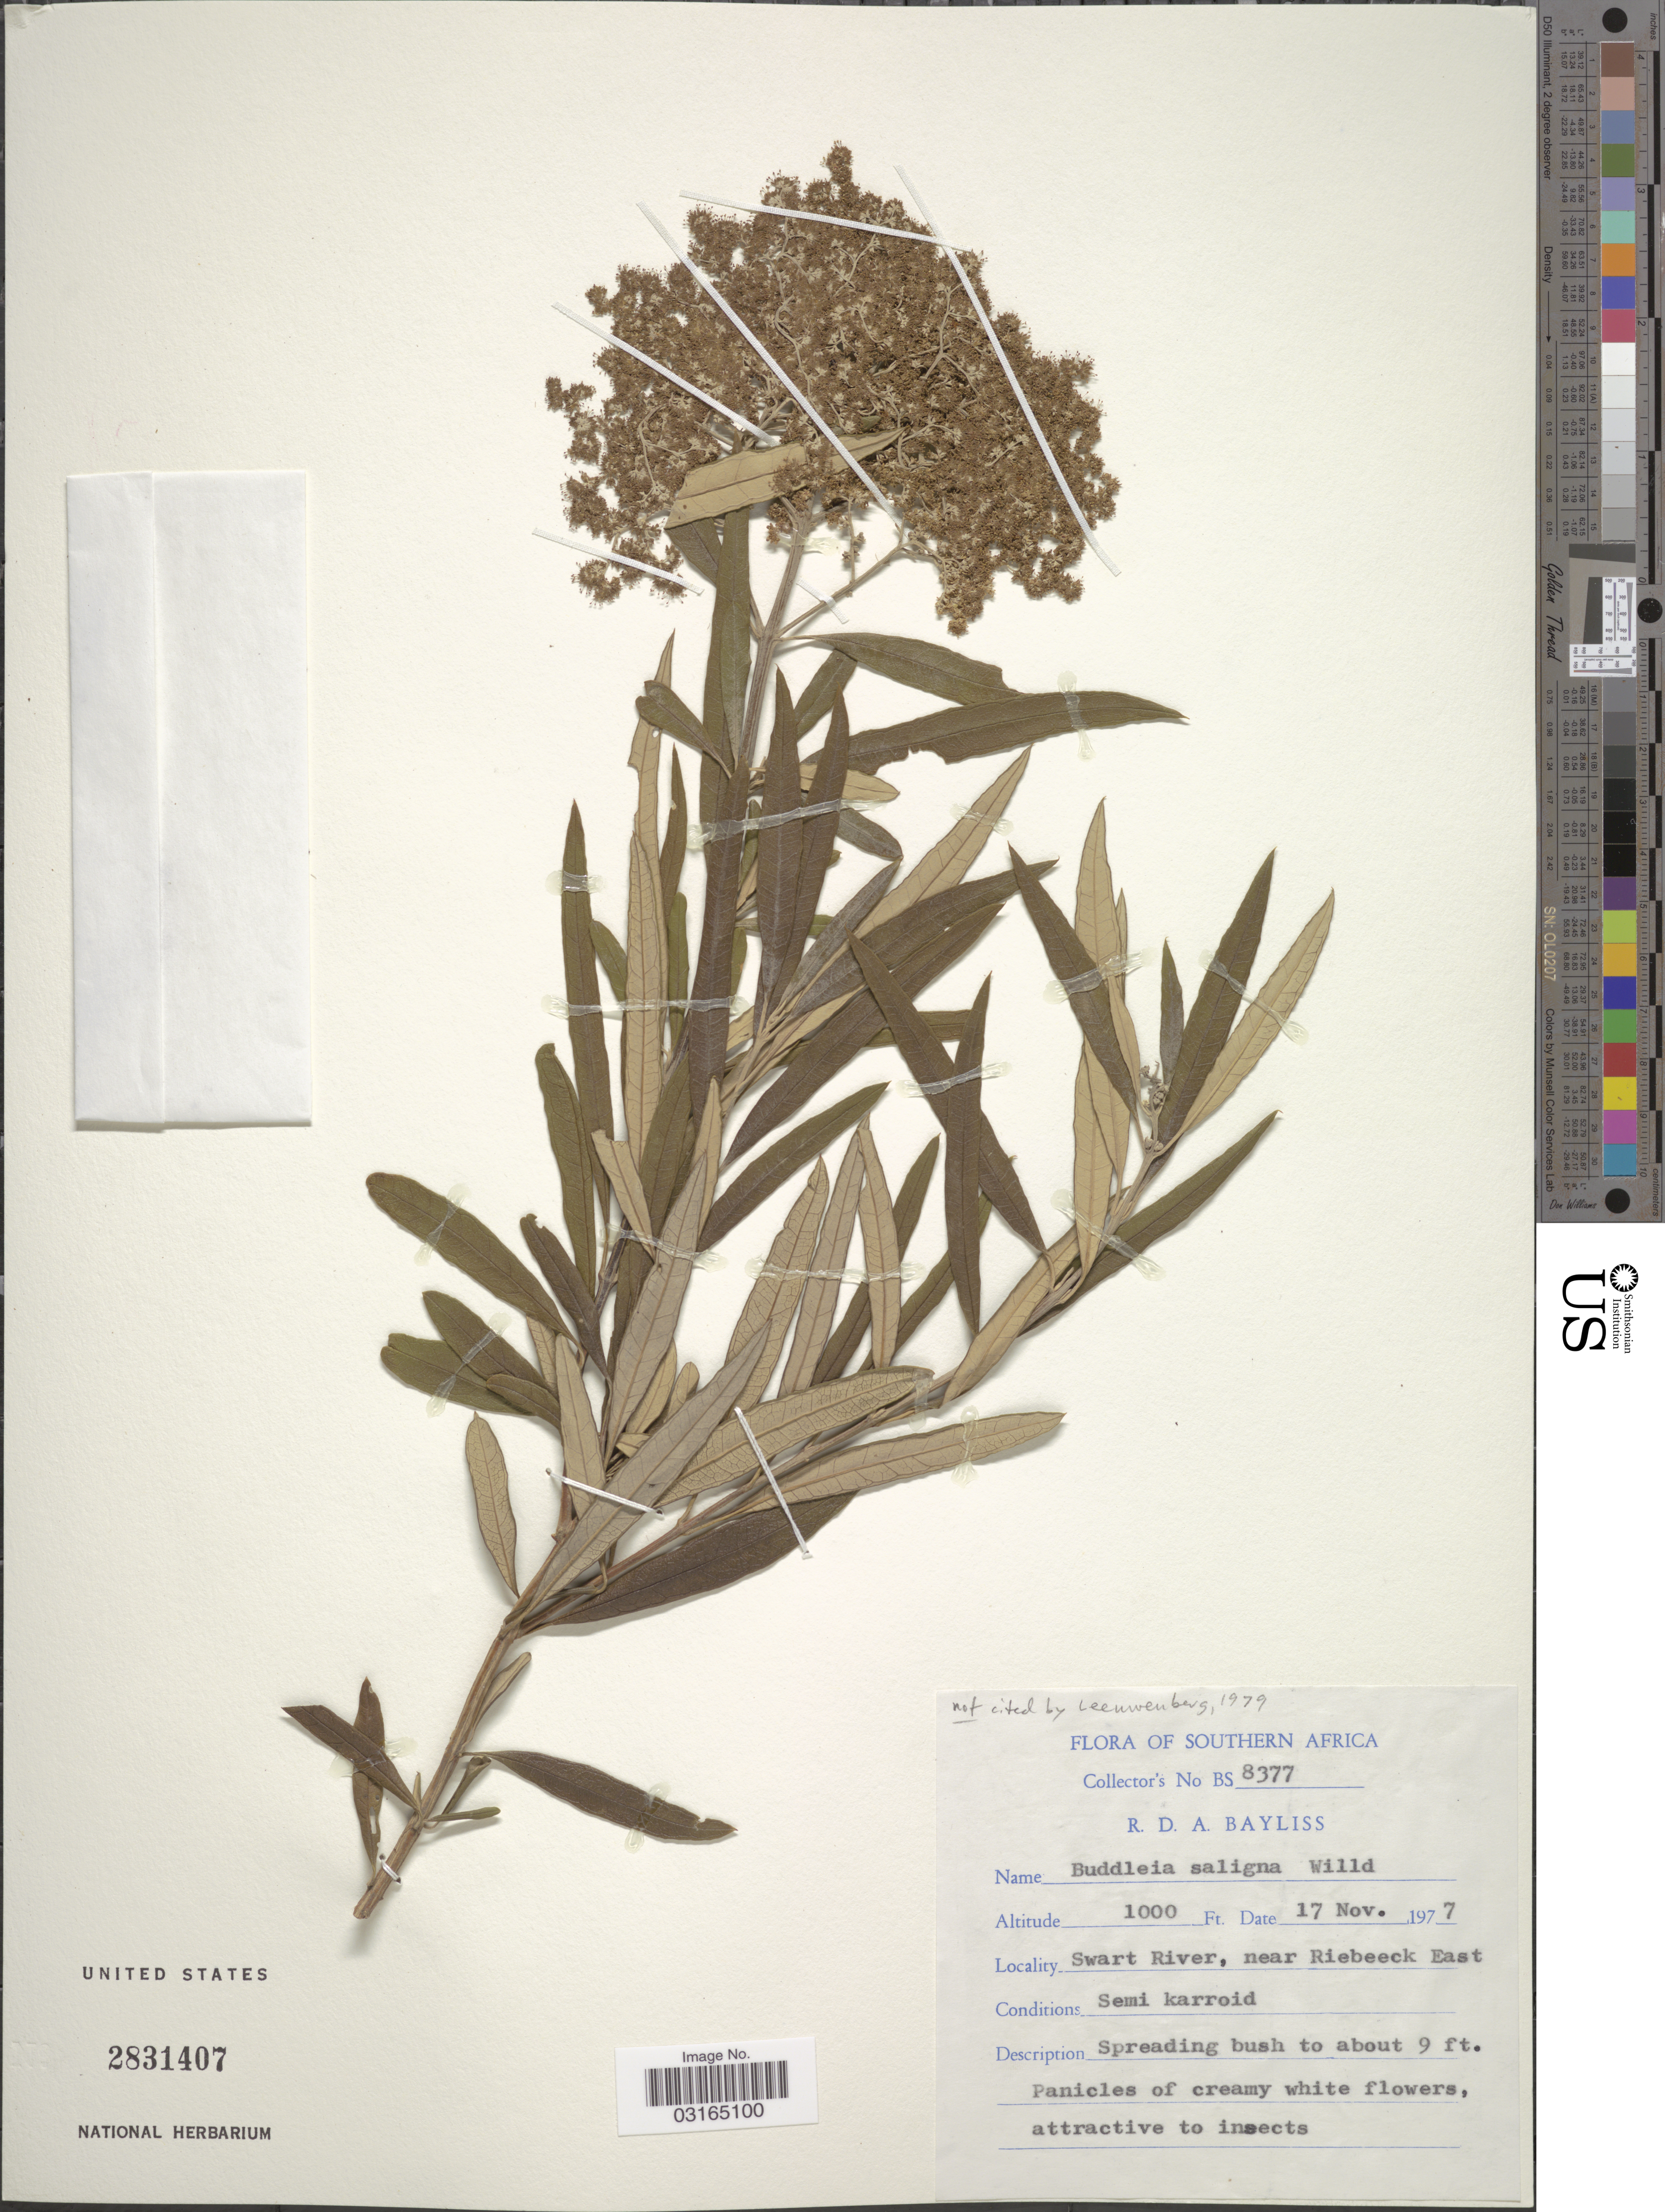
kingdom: Plantae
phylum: Tracheophyta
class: Magnoliopsida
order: Lamiales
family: Scrophulariaceae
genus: Buddleja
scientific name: Buddleja saligna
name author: Willd.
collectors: R. Bayliss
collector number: BS 8377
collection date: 1977-11-17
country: South Africa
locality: Southern Africa. Swart River, near Riebeeck East.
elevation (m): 305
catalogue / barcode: US 2831407